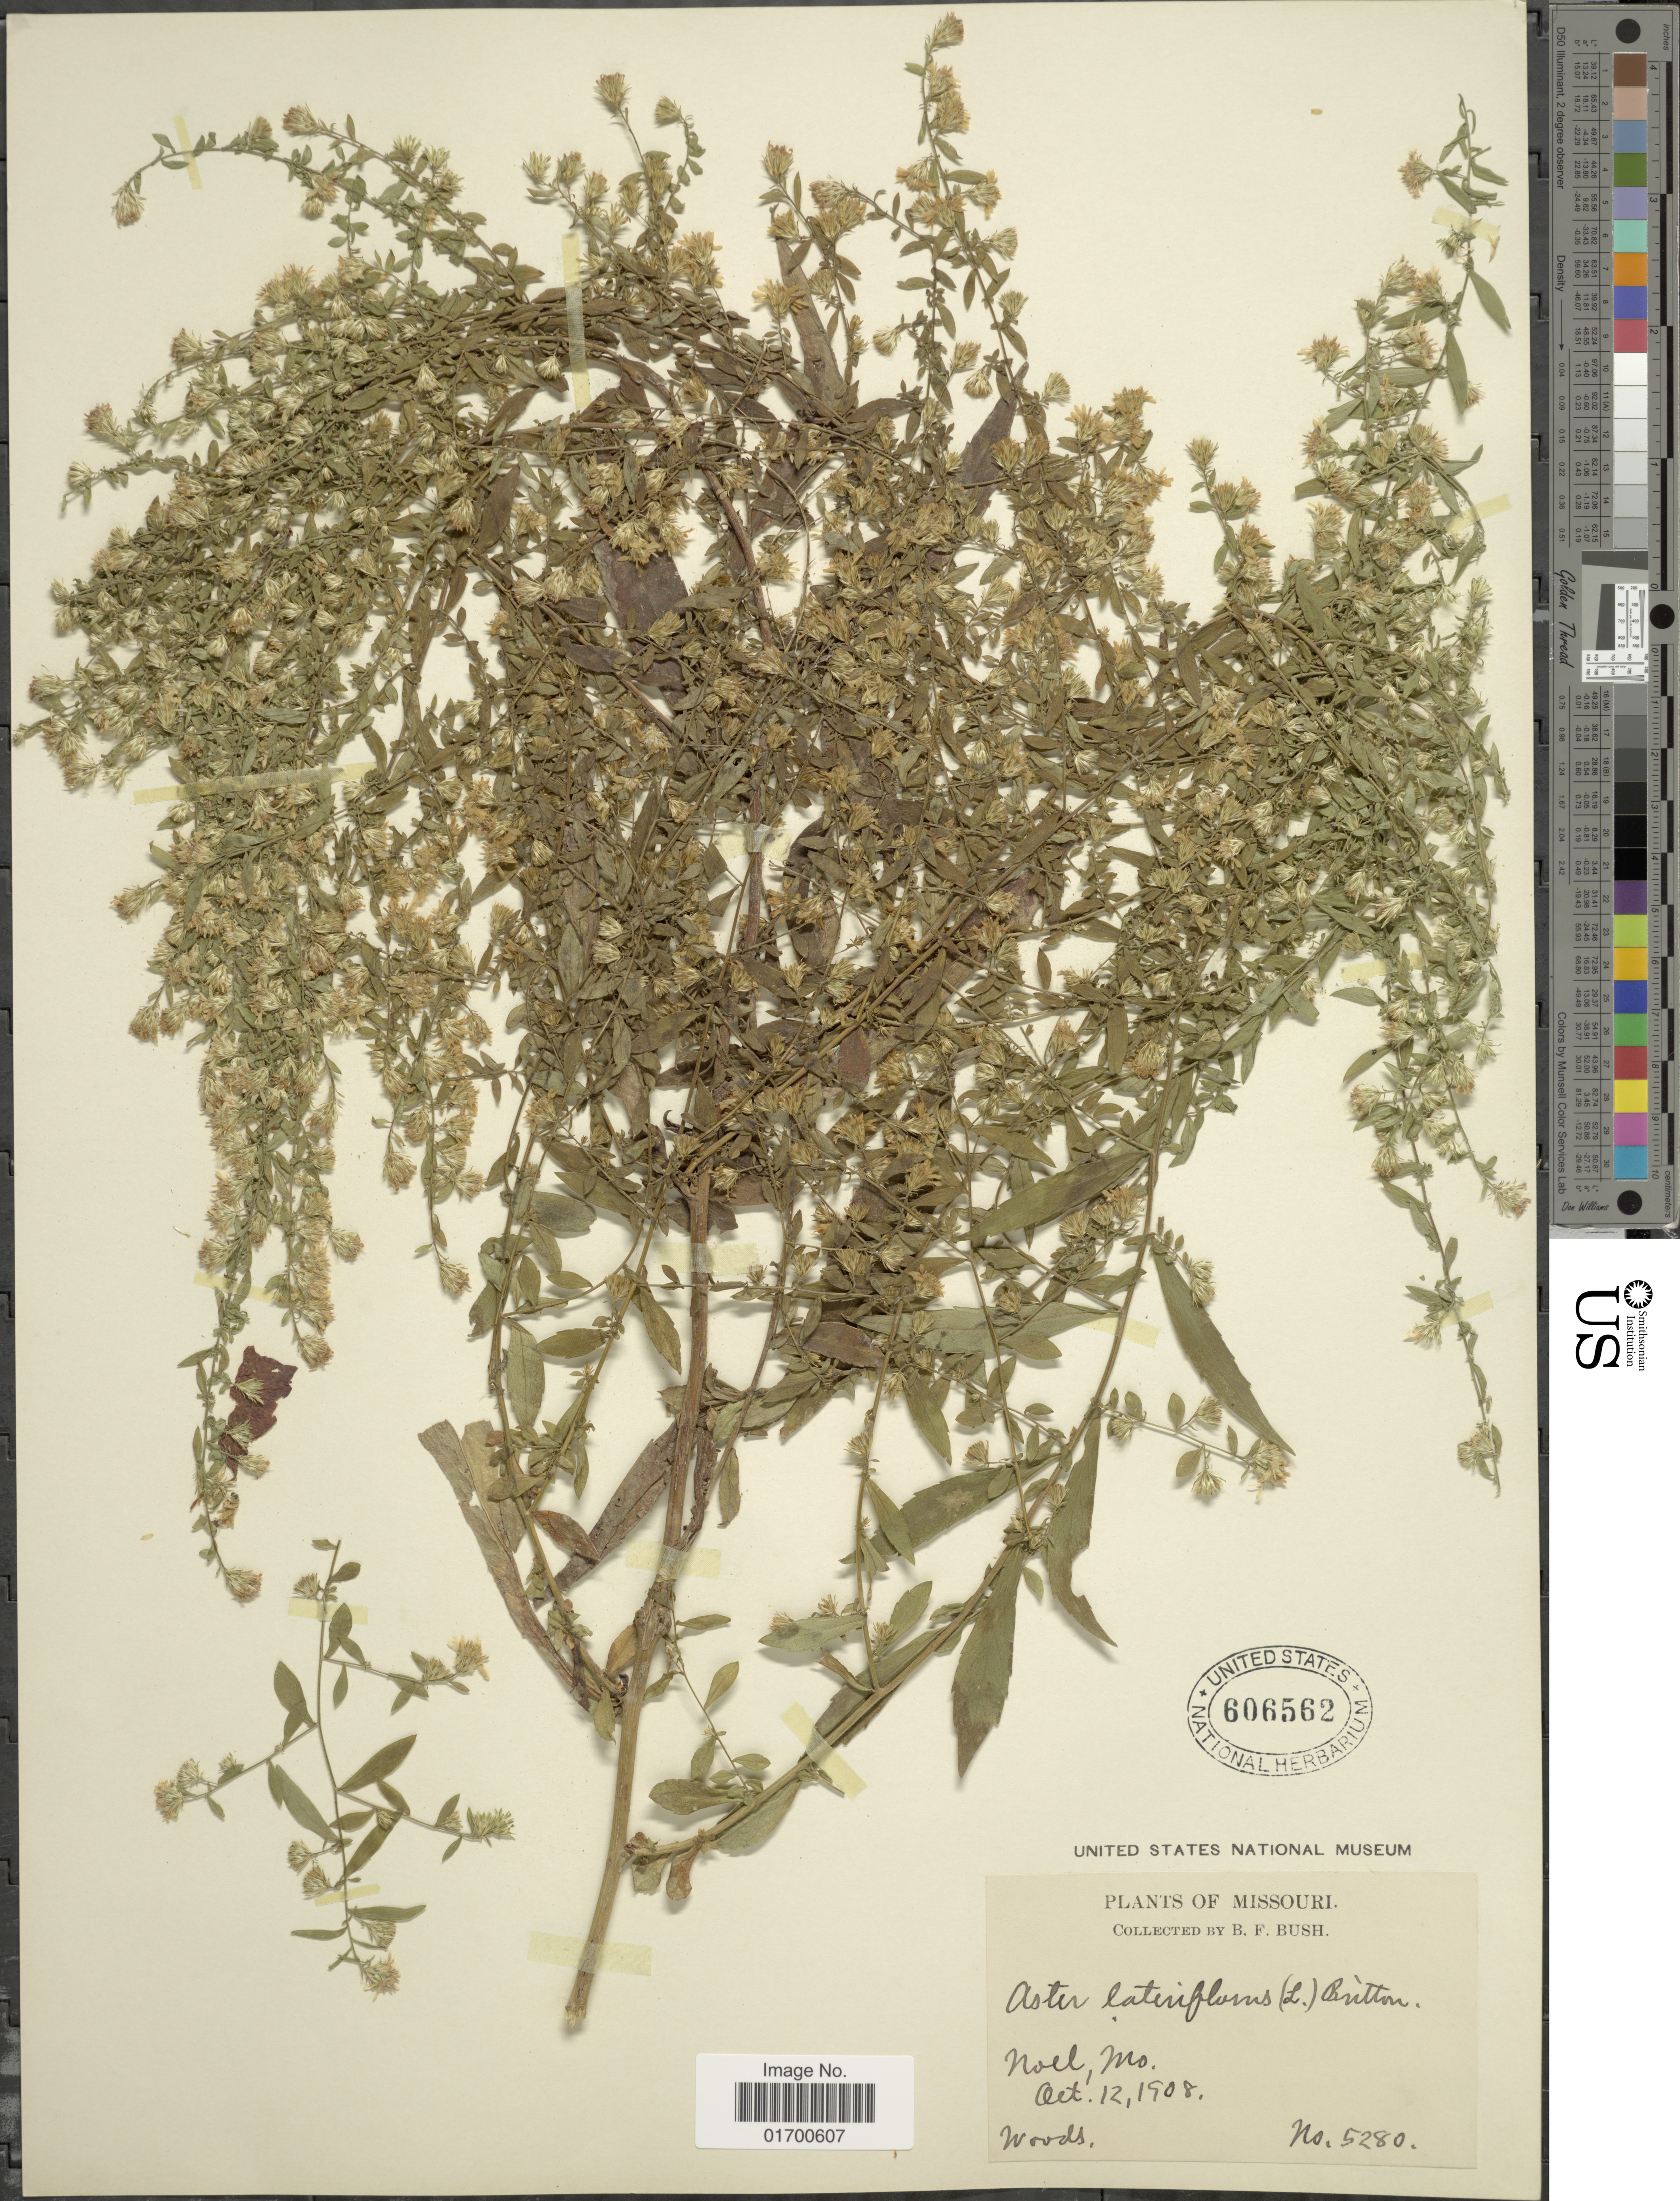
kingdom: Plantae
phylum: Tracheophyta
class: Magnoliopsida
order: Asterales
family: Asteraceae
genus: Symphyotrichum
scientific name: Symphyotrichum lateriflorum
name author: (L.) Á. Löve & D. Löve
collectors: B. F. Bush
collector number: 5280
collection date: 1908-10-12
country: United States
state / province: Missouri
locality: Noel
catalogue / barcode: US 606562